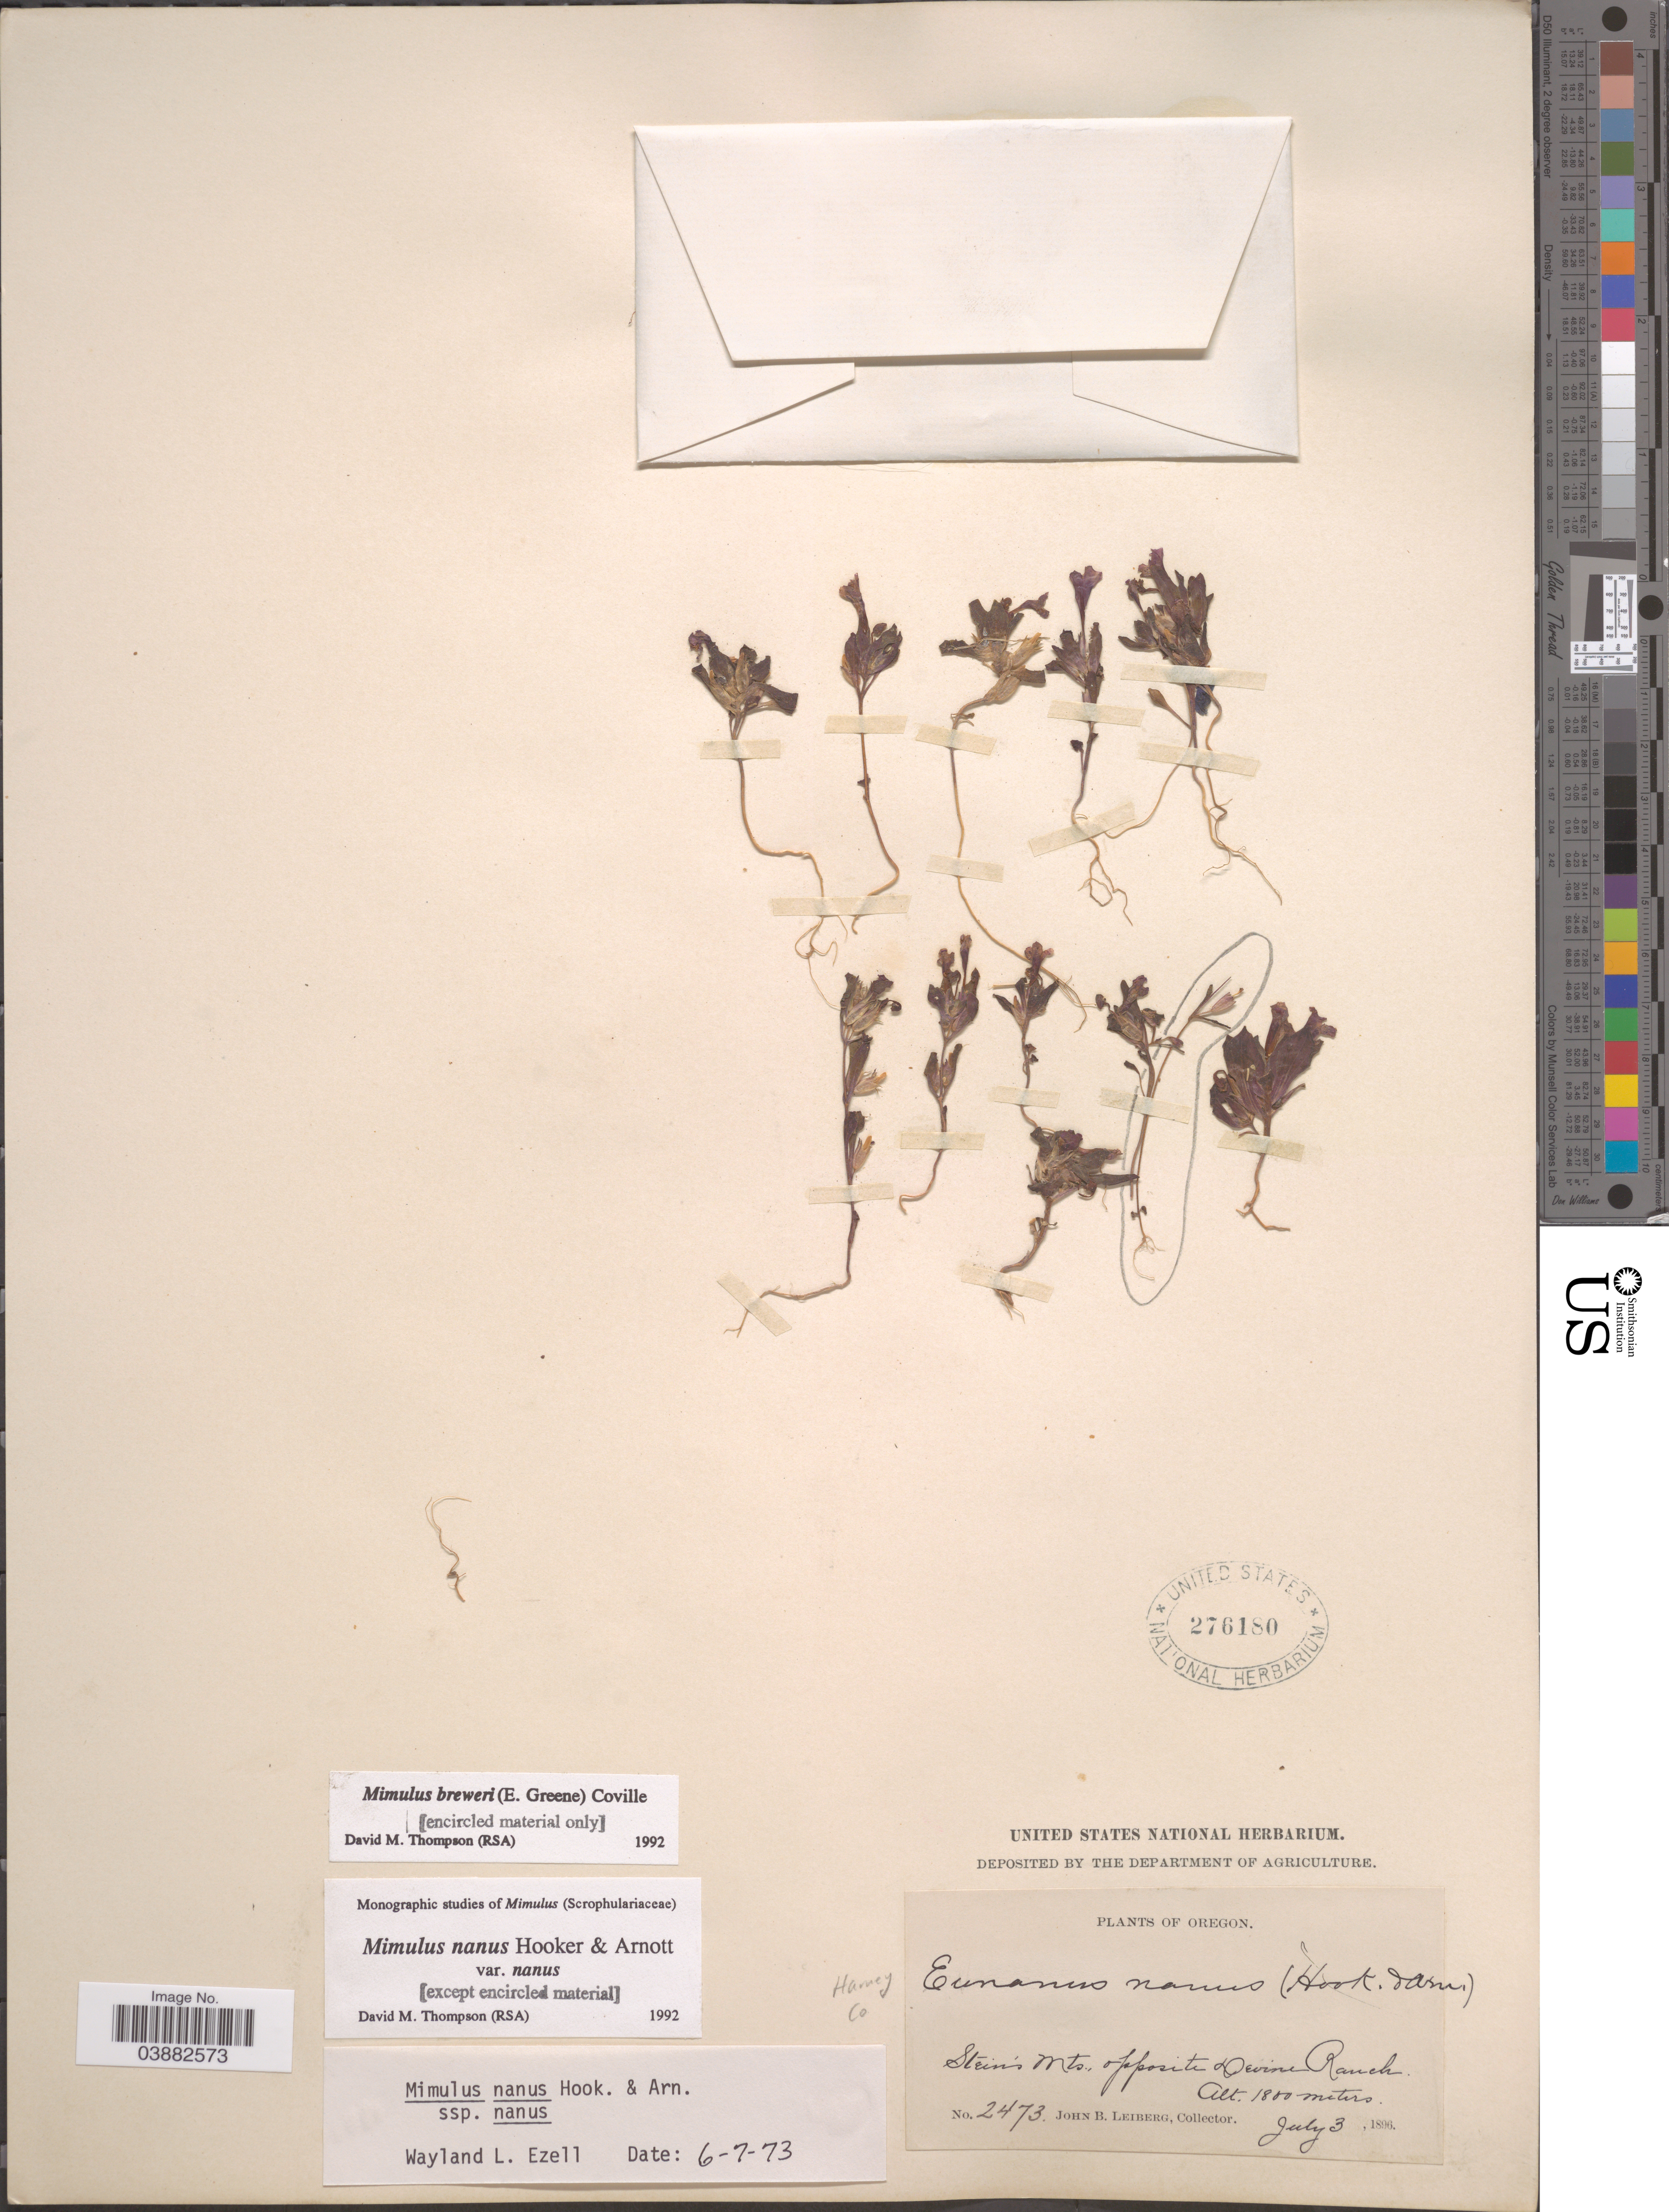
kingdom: Plantae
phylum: Tracheophyta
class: Magnoliopsida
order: Lamiales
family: Phrymaceae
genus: Mimulus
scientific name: Mimulus nanus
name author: Hook. & Arn.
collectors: J. B. Leiberg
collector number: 2473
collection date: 1896-07-03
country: United States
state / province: Oregon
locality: Stein's Mts., opposite Devine Ranch.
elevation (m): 1800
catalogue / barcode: US 276180